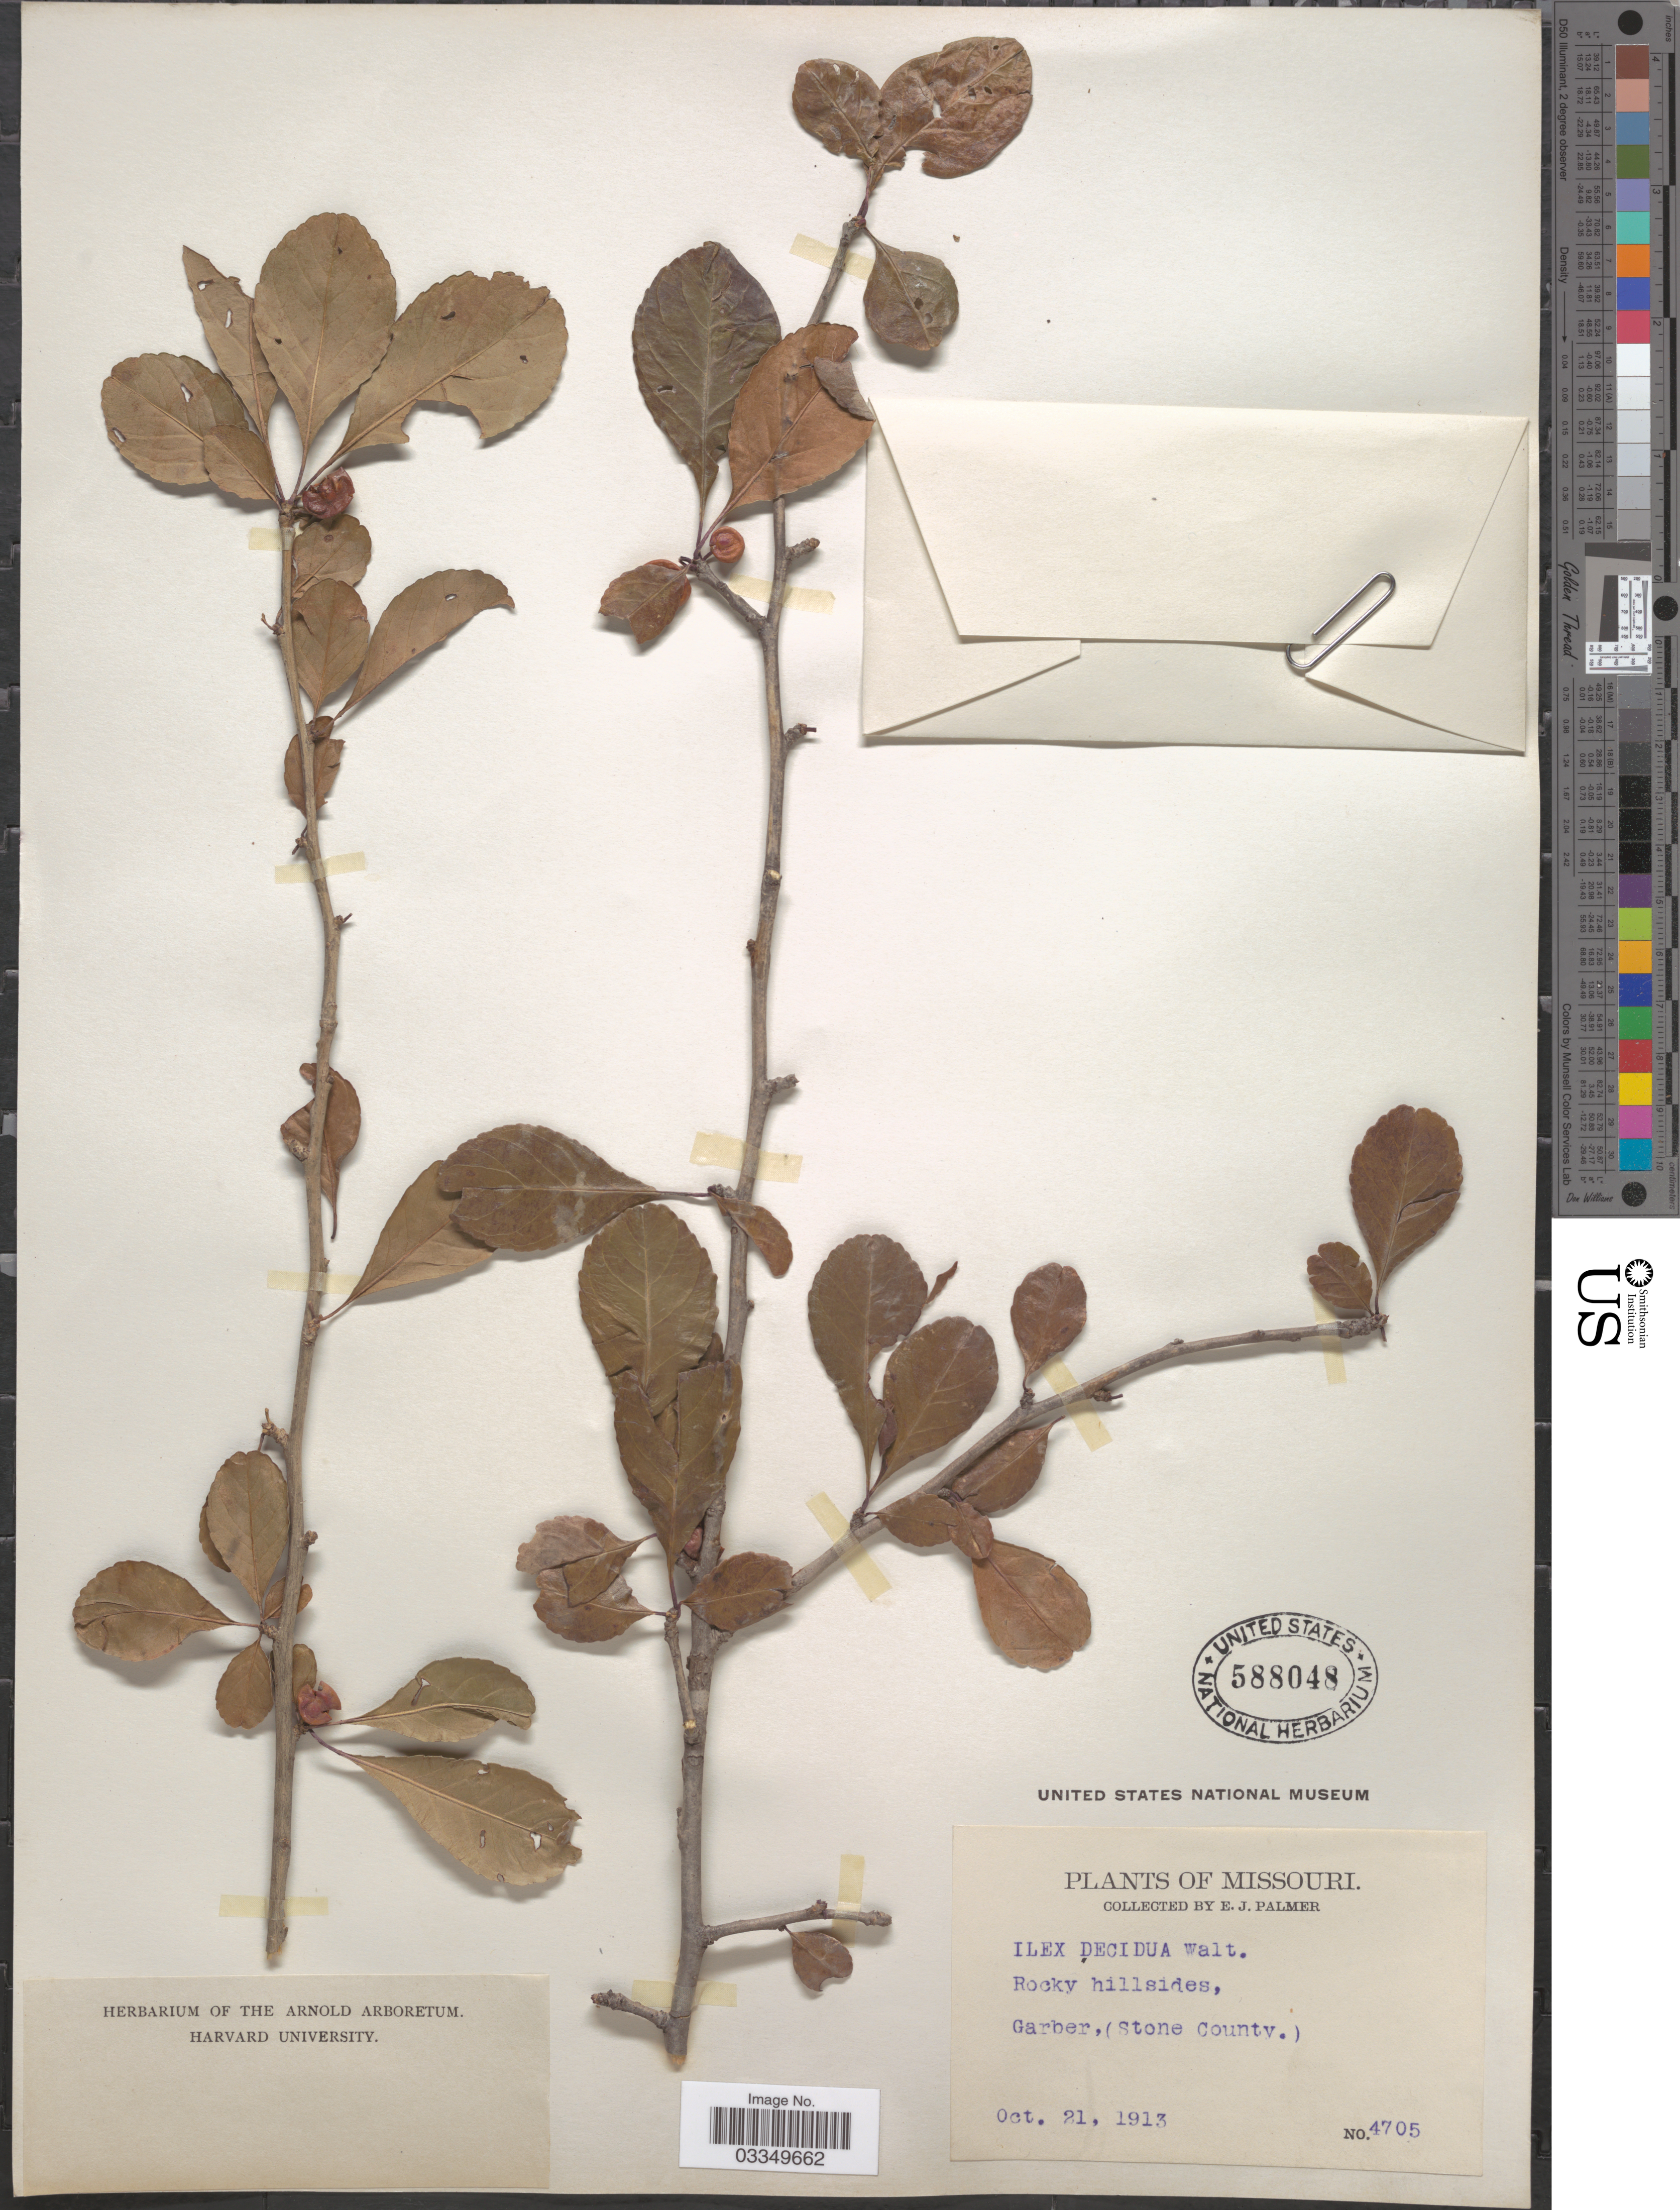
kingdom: Plantae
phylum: Tracheophyta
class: Magnoliopsida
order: Aquifoliales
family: Aquifoliaceae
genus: Ilex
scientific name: Ilex decidua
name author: Walter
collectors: E. J. Palmer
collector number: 4705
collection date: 1913-10-21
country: United States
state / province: Missouri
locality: Garber, (Stone County.).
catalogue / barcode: US 588048